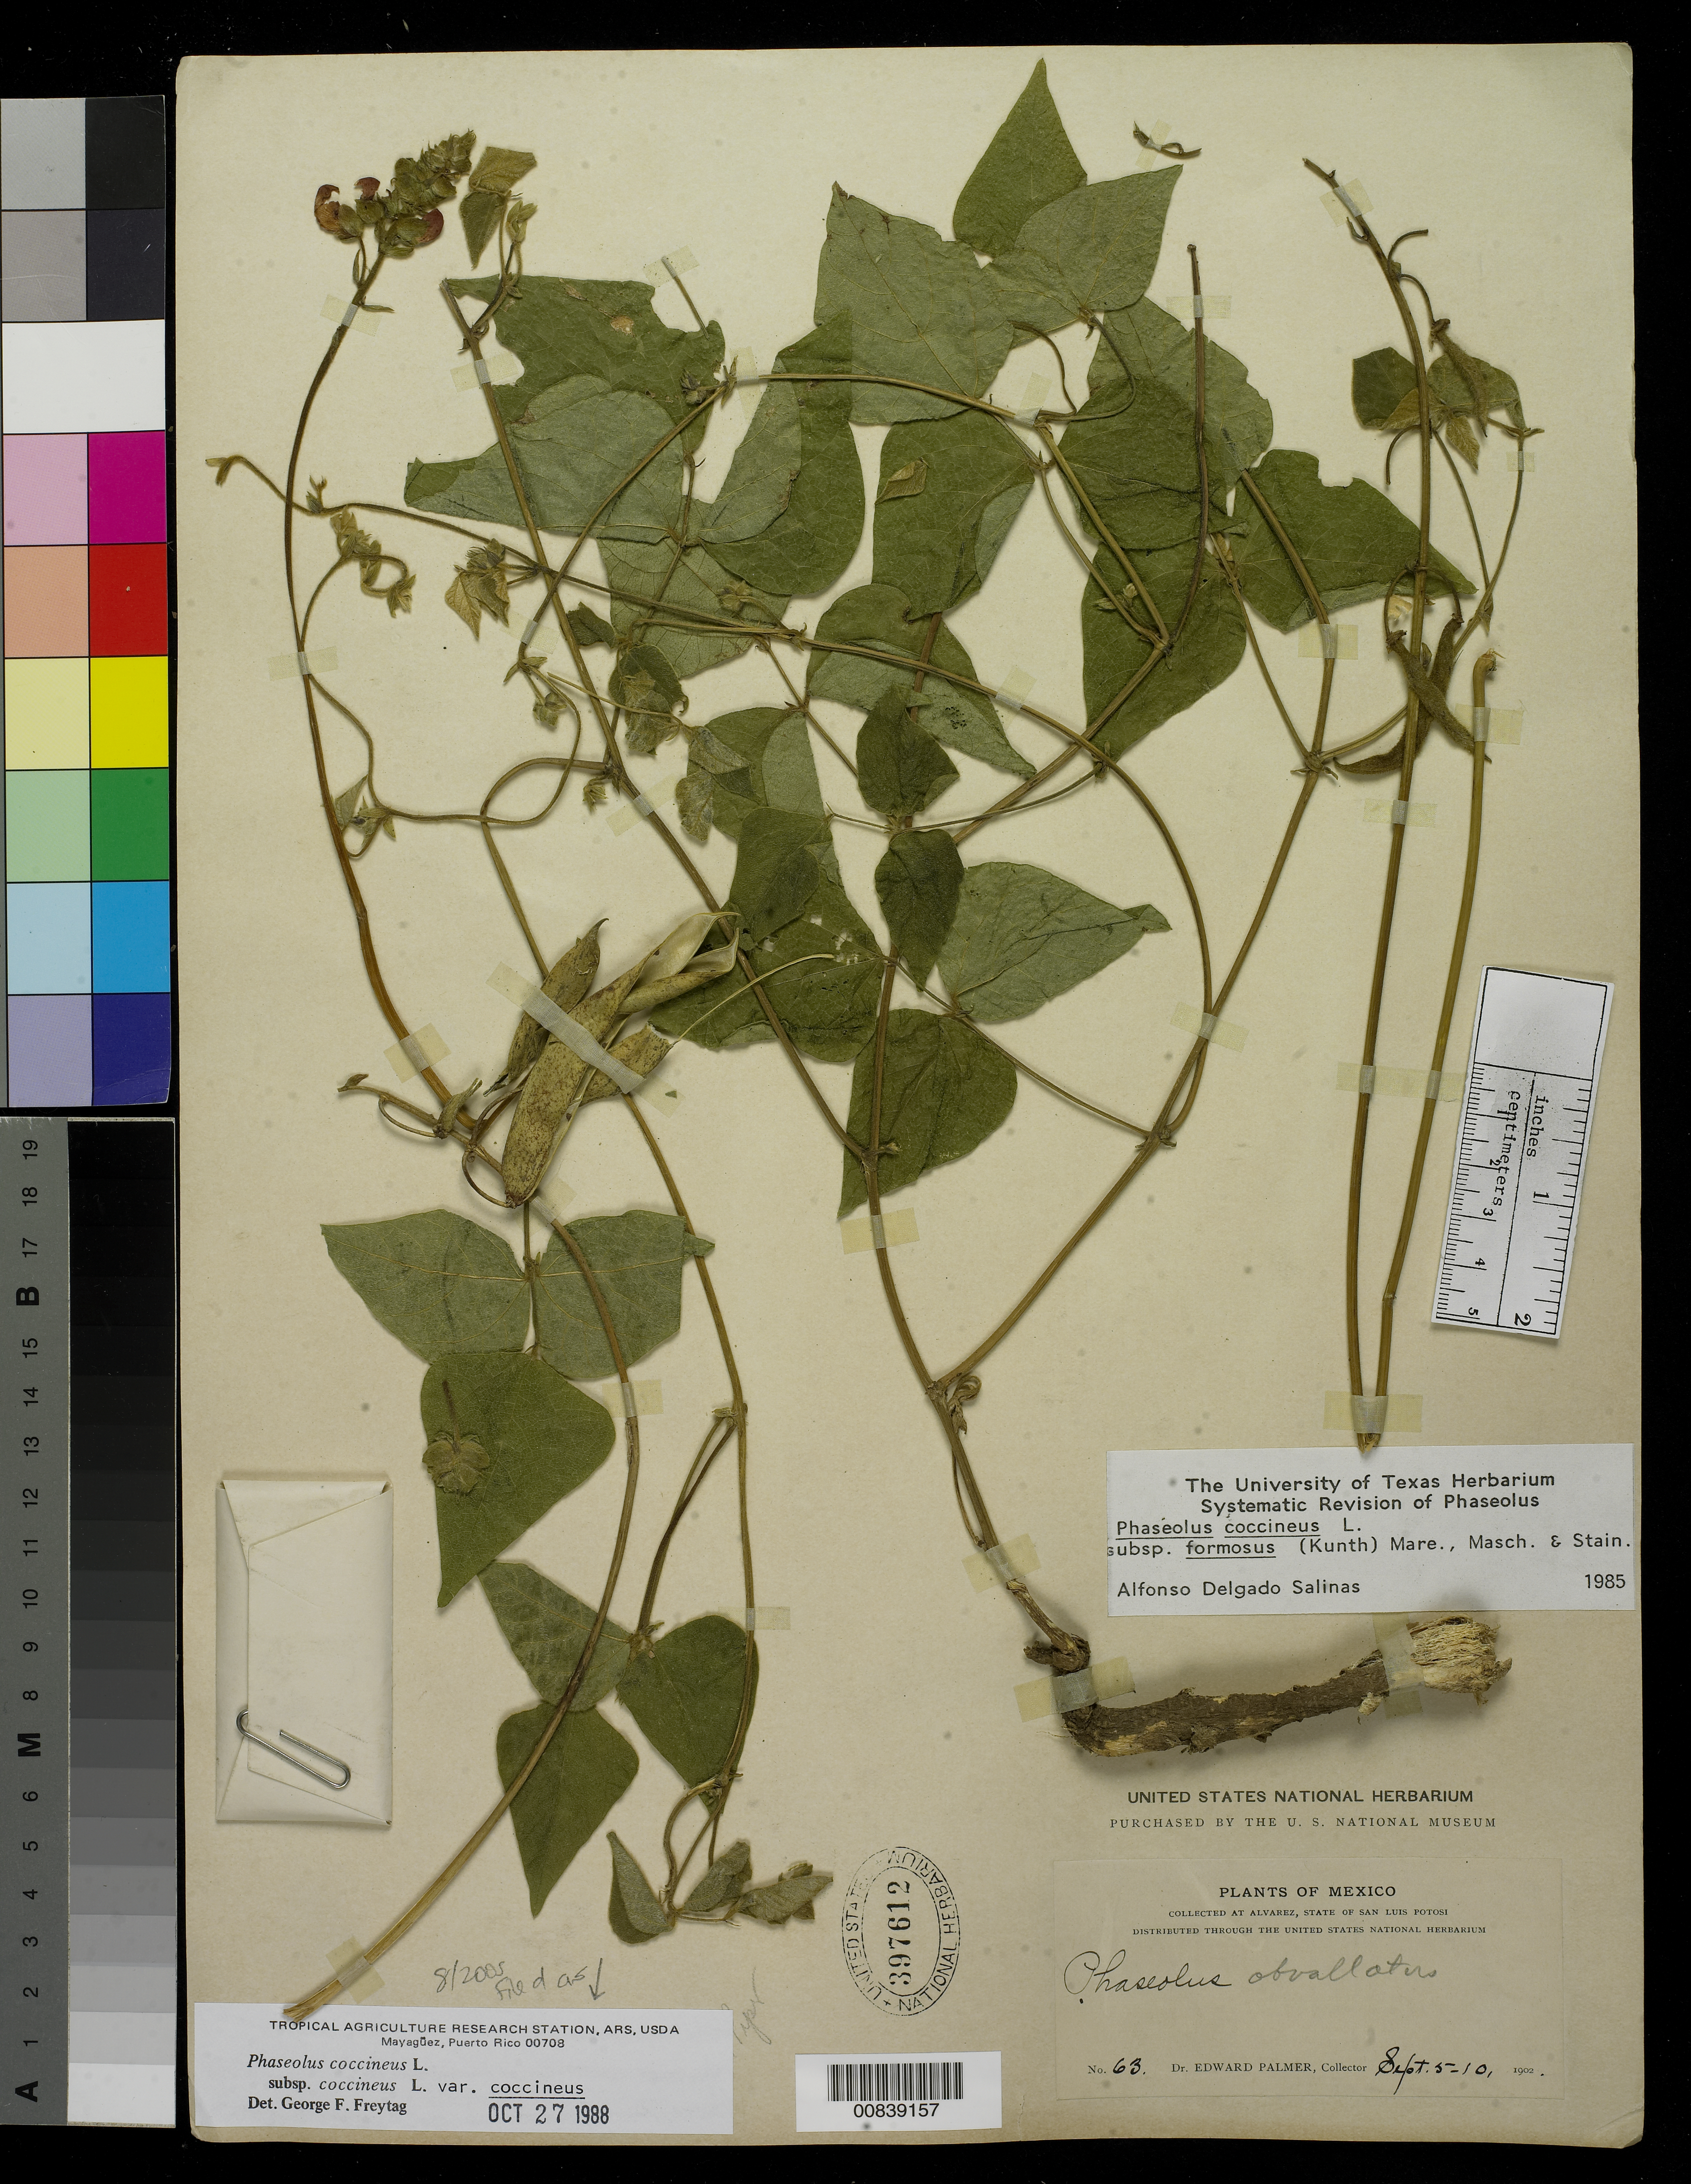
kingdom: Plantae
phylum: Tracheophyta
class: Magnoliopsida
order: Fabales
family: Fabaceae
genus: Phaseolus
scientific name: Phaseolus coccineus var. coccineus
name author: L.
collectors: E. Palmer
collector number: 63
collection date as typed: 05 Sep 1902 to 10 Sep 1902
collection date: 1902-09-05/1902-09-10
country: Mexico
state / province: San Luis Potosí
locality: Alvarez, San Luis Potosí.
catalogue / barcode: US 397612